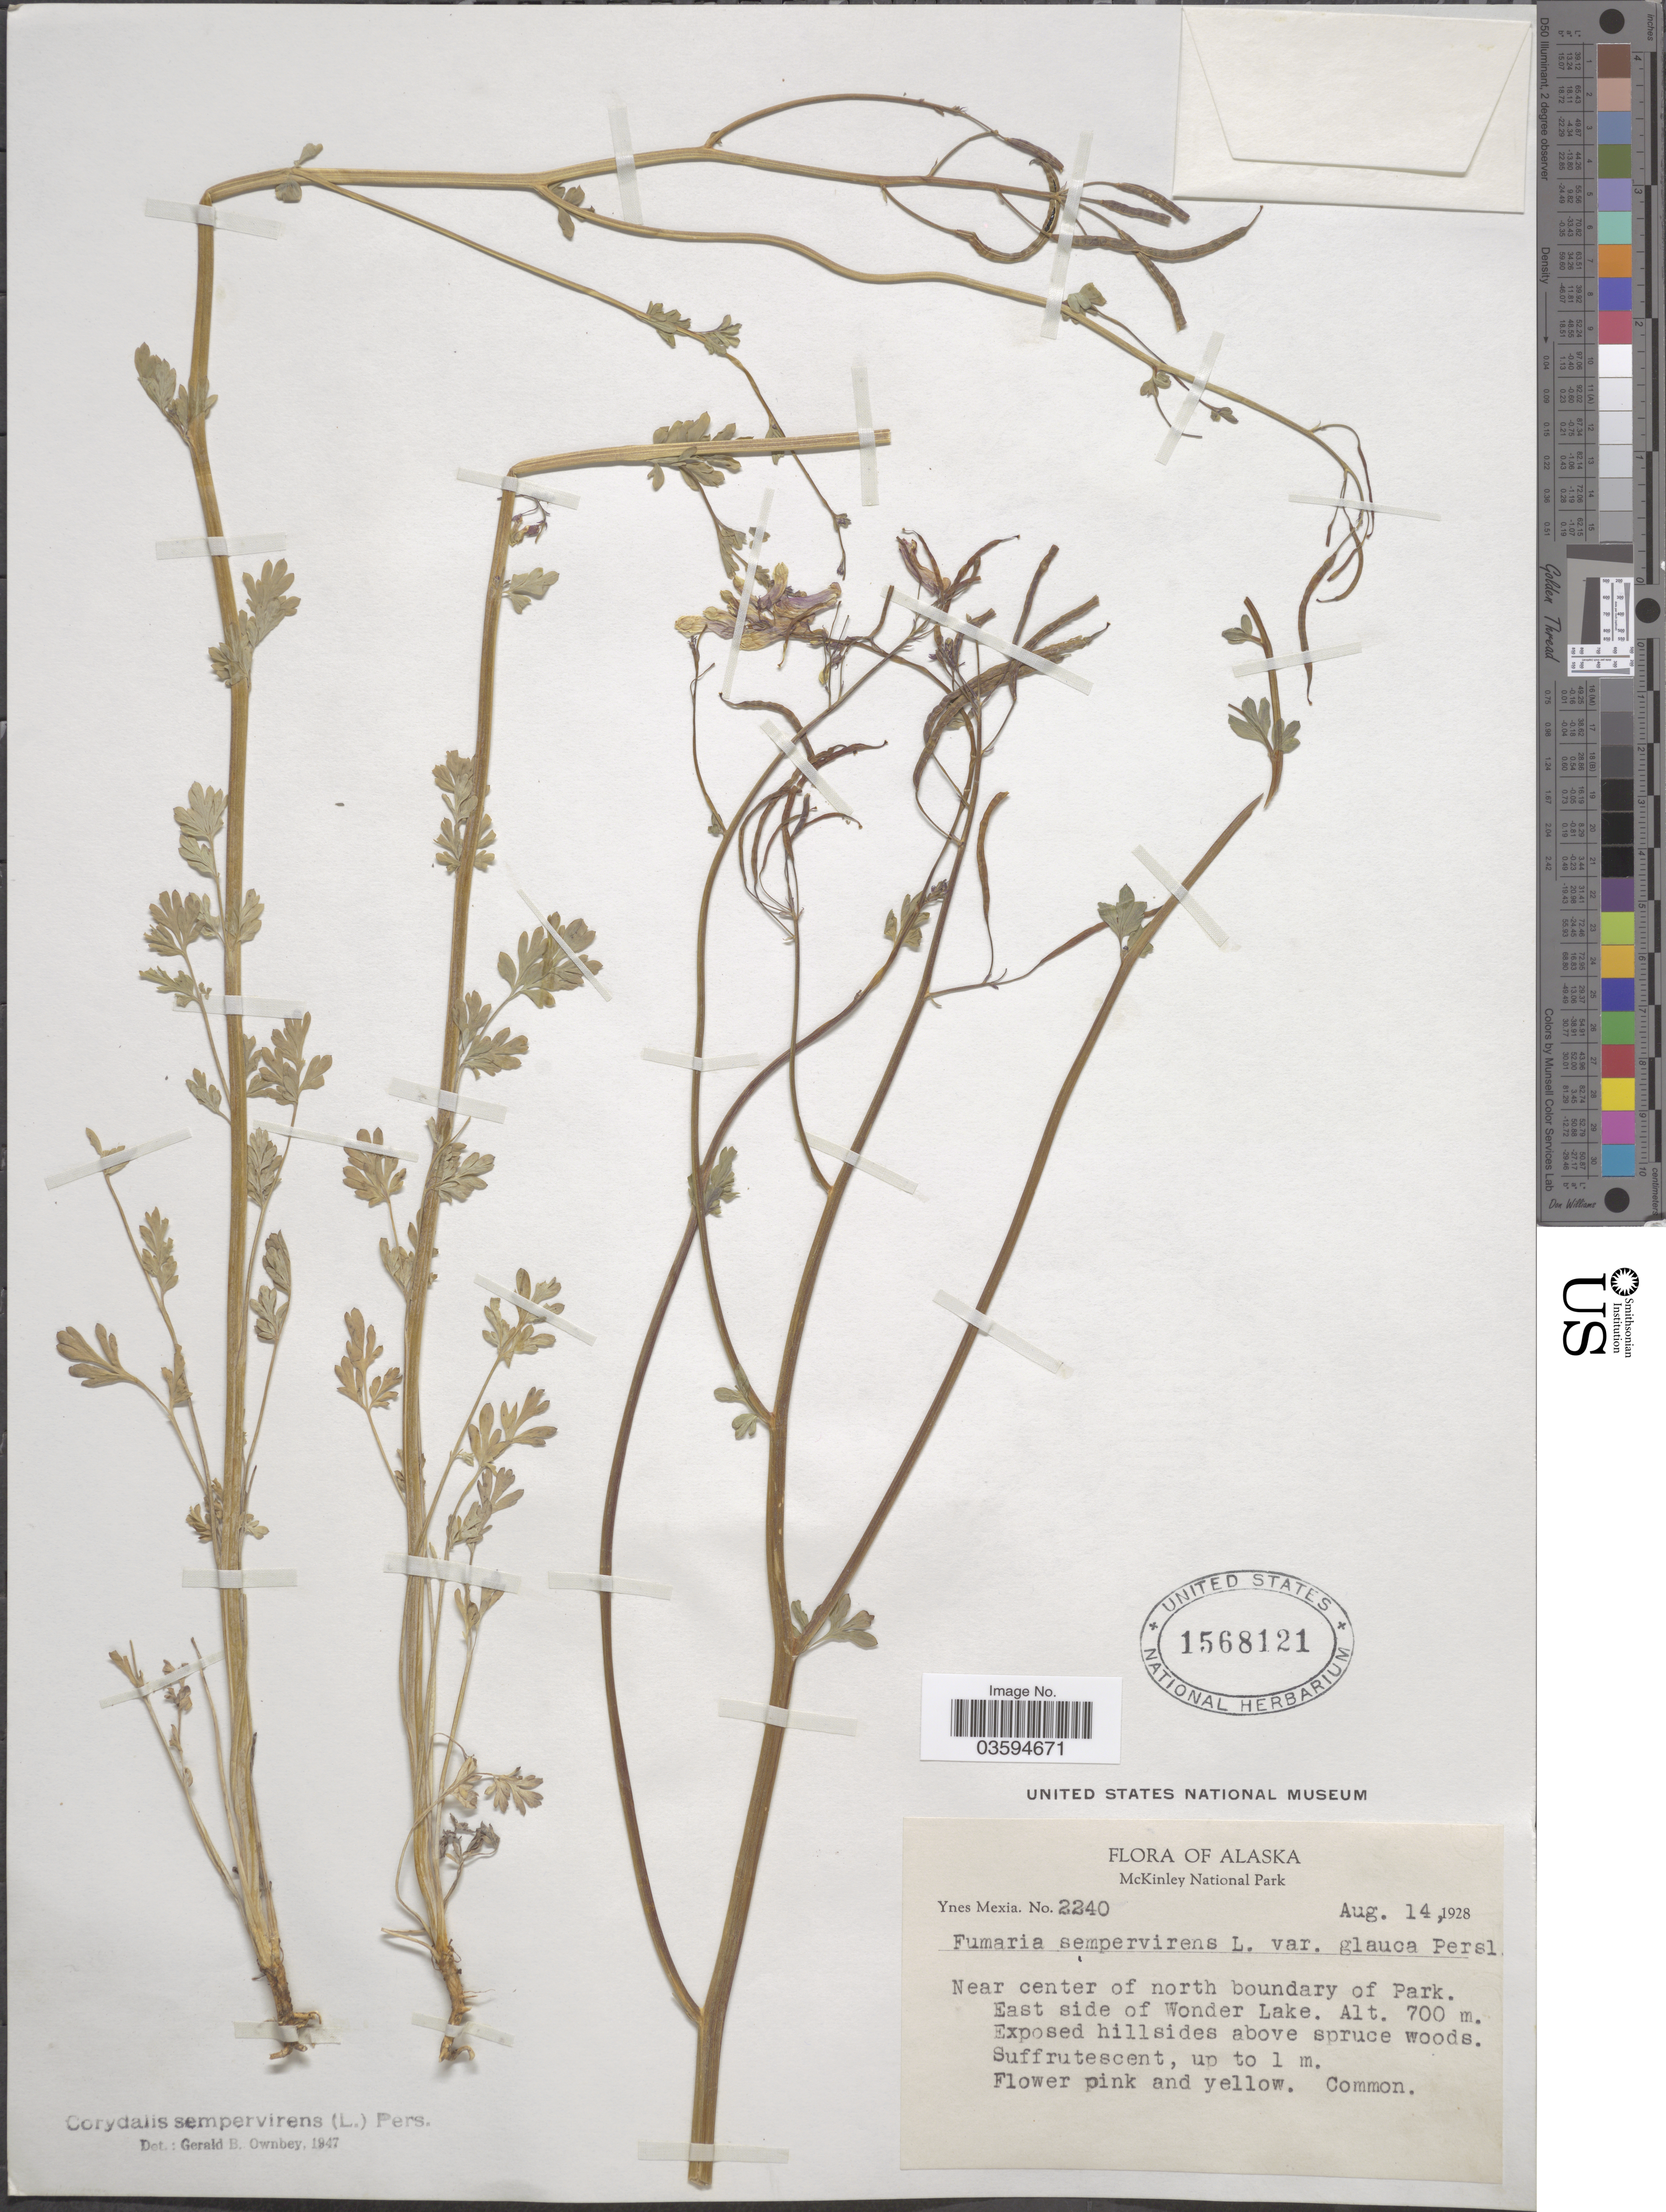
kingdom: Plantae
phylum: Tracheophyta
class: Magnoliopsida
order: Ranunculales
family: Papaveraceae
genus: Capnoides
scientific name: Capnoides sempervirens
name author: (L.) Borkh.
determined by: Strong, M. T., (US), Smithsonian Institution - National Museum of Natural History (UNITED STATES)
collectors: Y. Mexia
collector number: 2240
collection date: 1928-08-14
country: United States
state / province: Alaska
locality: McKinley National Park. Near center of north boundary of Park. East side of Wonder Lake.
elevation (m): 700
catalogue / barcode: US 1568121